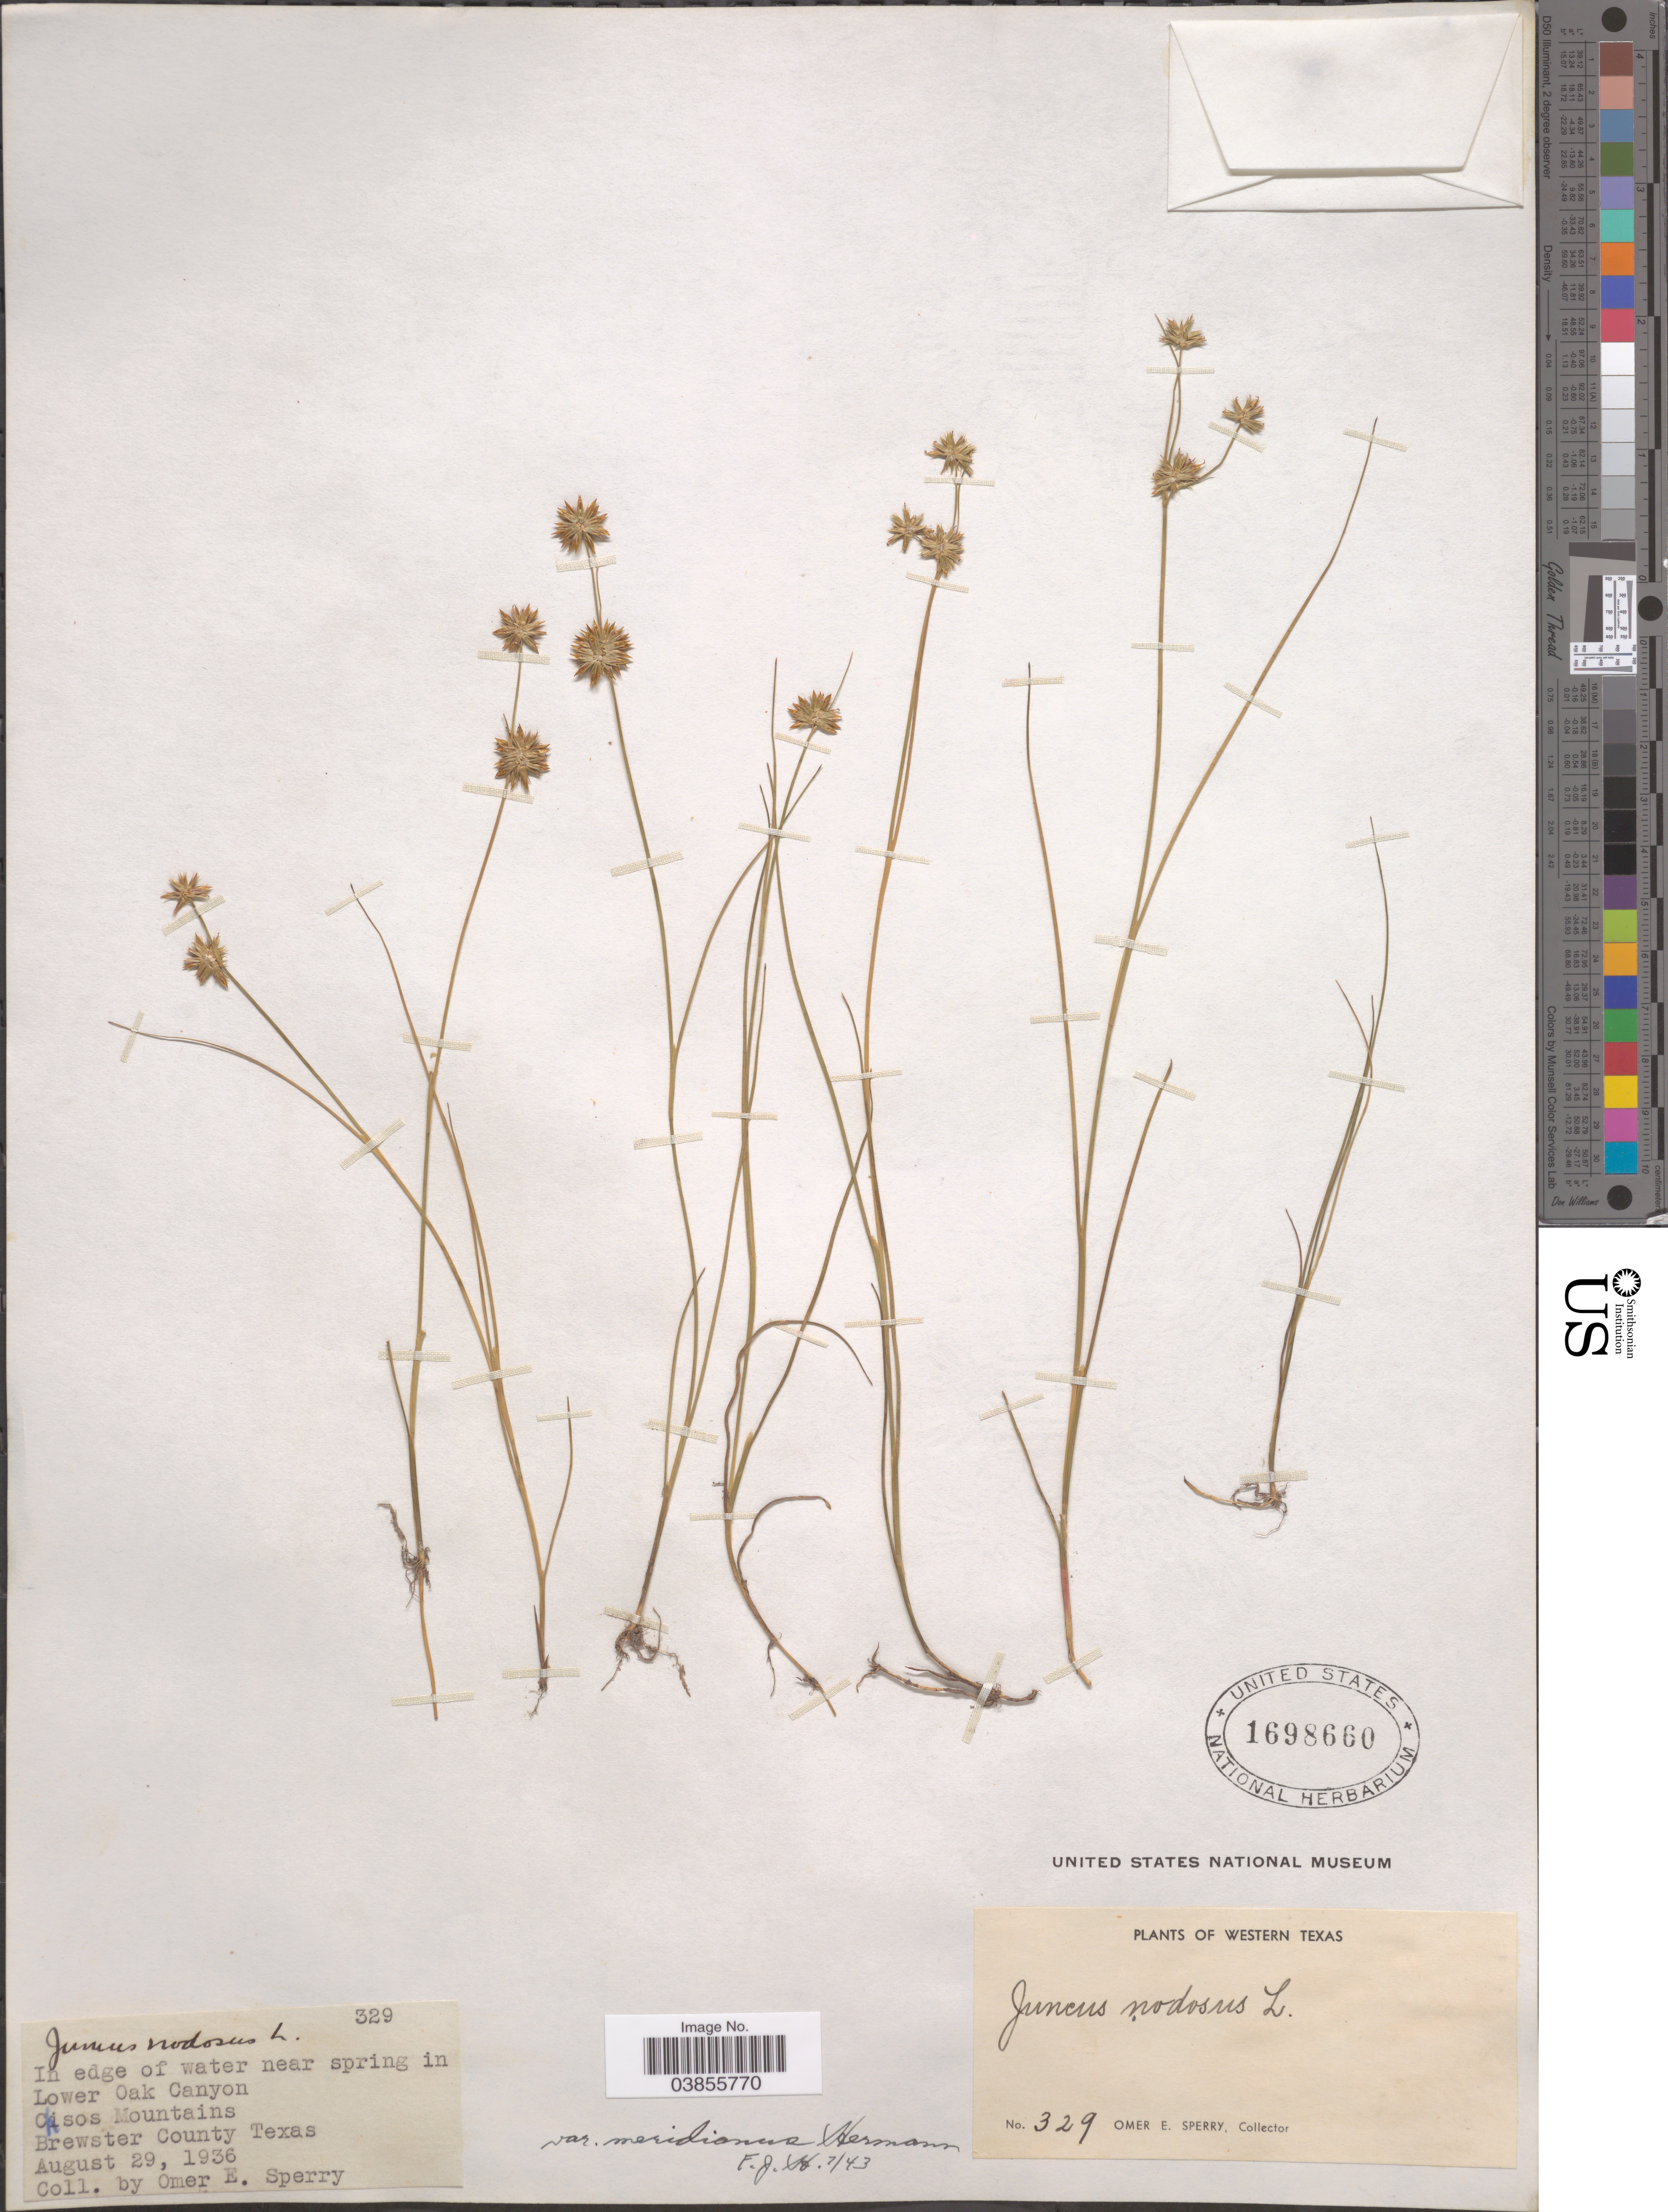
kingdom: Plantae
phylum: Tracheophyta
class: Liliopsida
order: Poales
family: Juncaceae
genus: Juncus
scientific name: Juncus nodosus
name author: L.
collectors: O. E. Sperry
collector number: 329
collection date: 1936-08-29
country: United States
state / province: Texas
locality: Lower Oak Canyon. Chisos Mountains, Brewster County. Western Texas.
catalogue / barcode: US 1698660